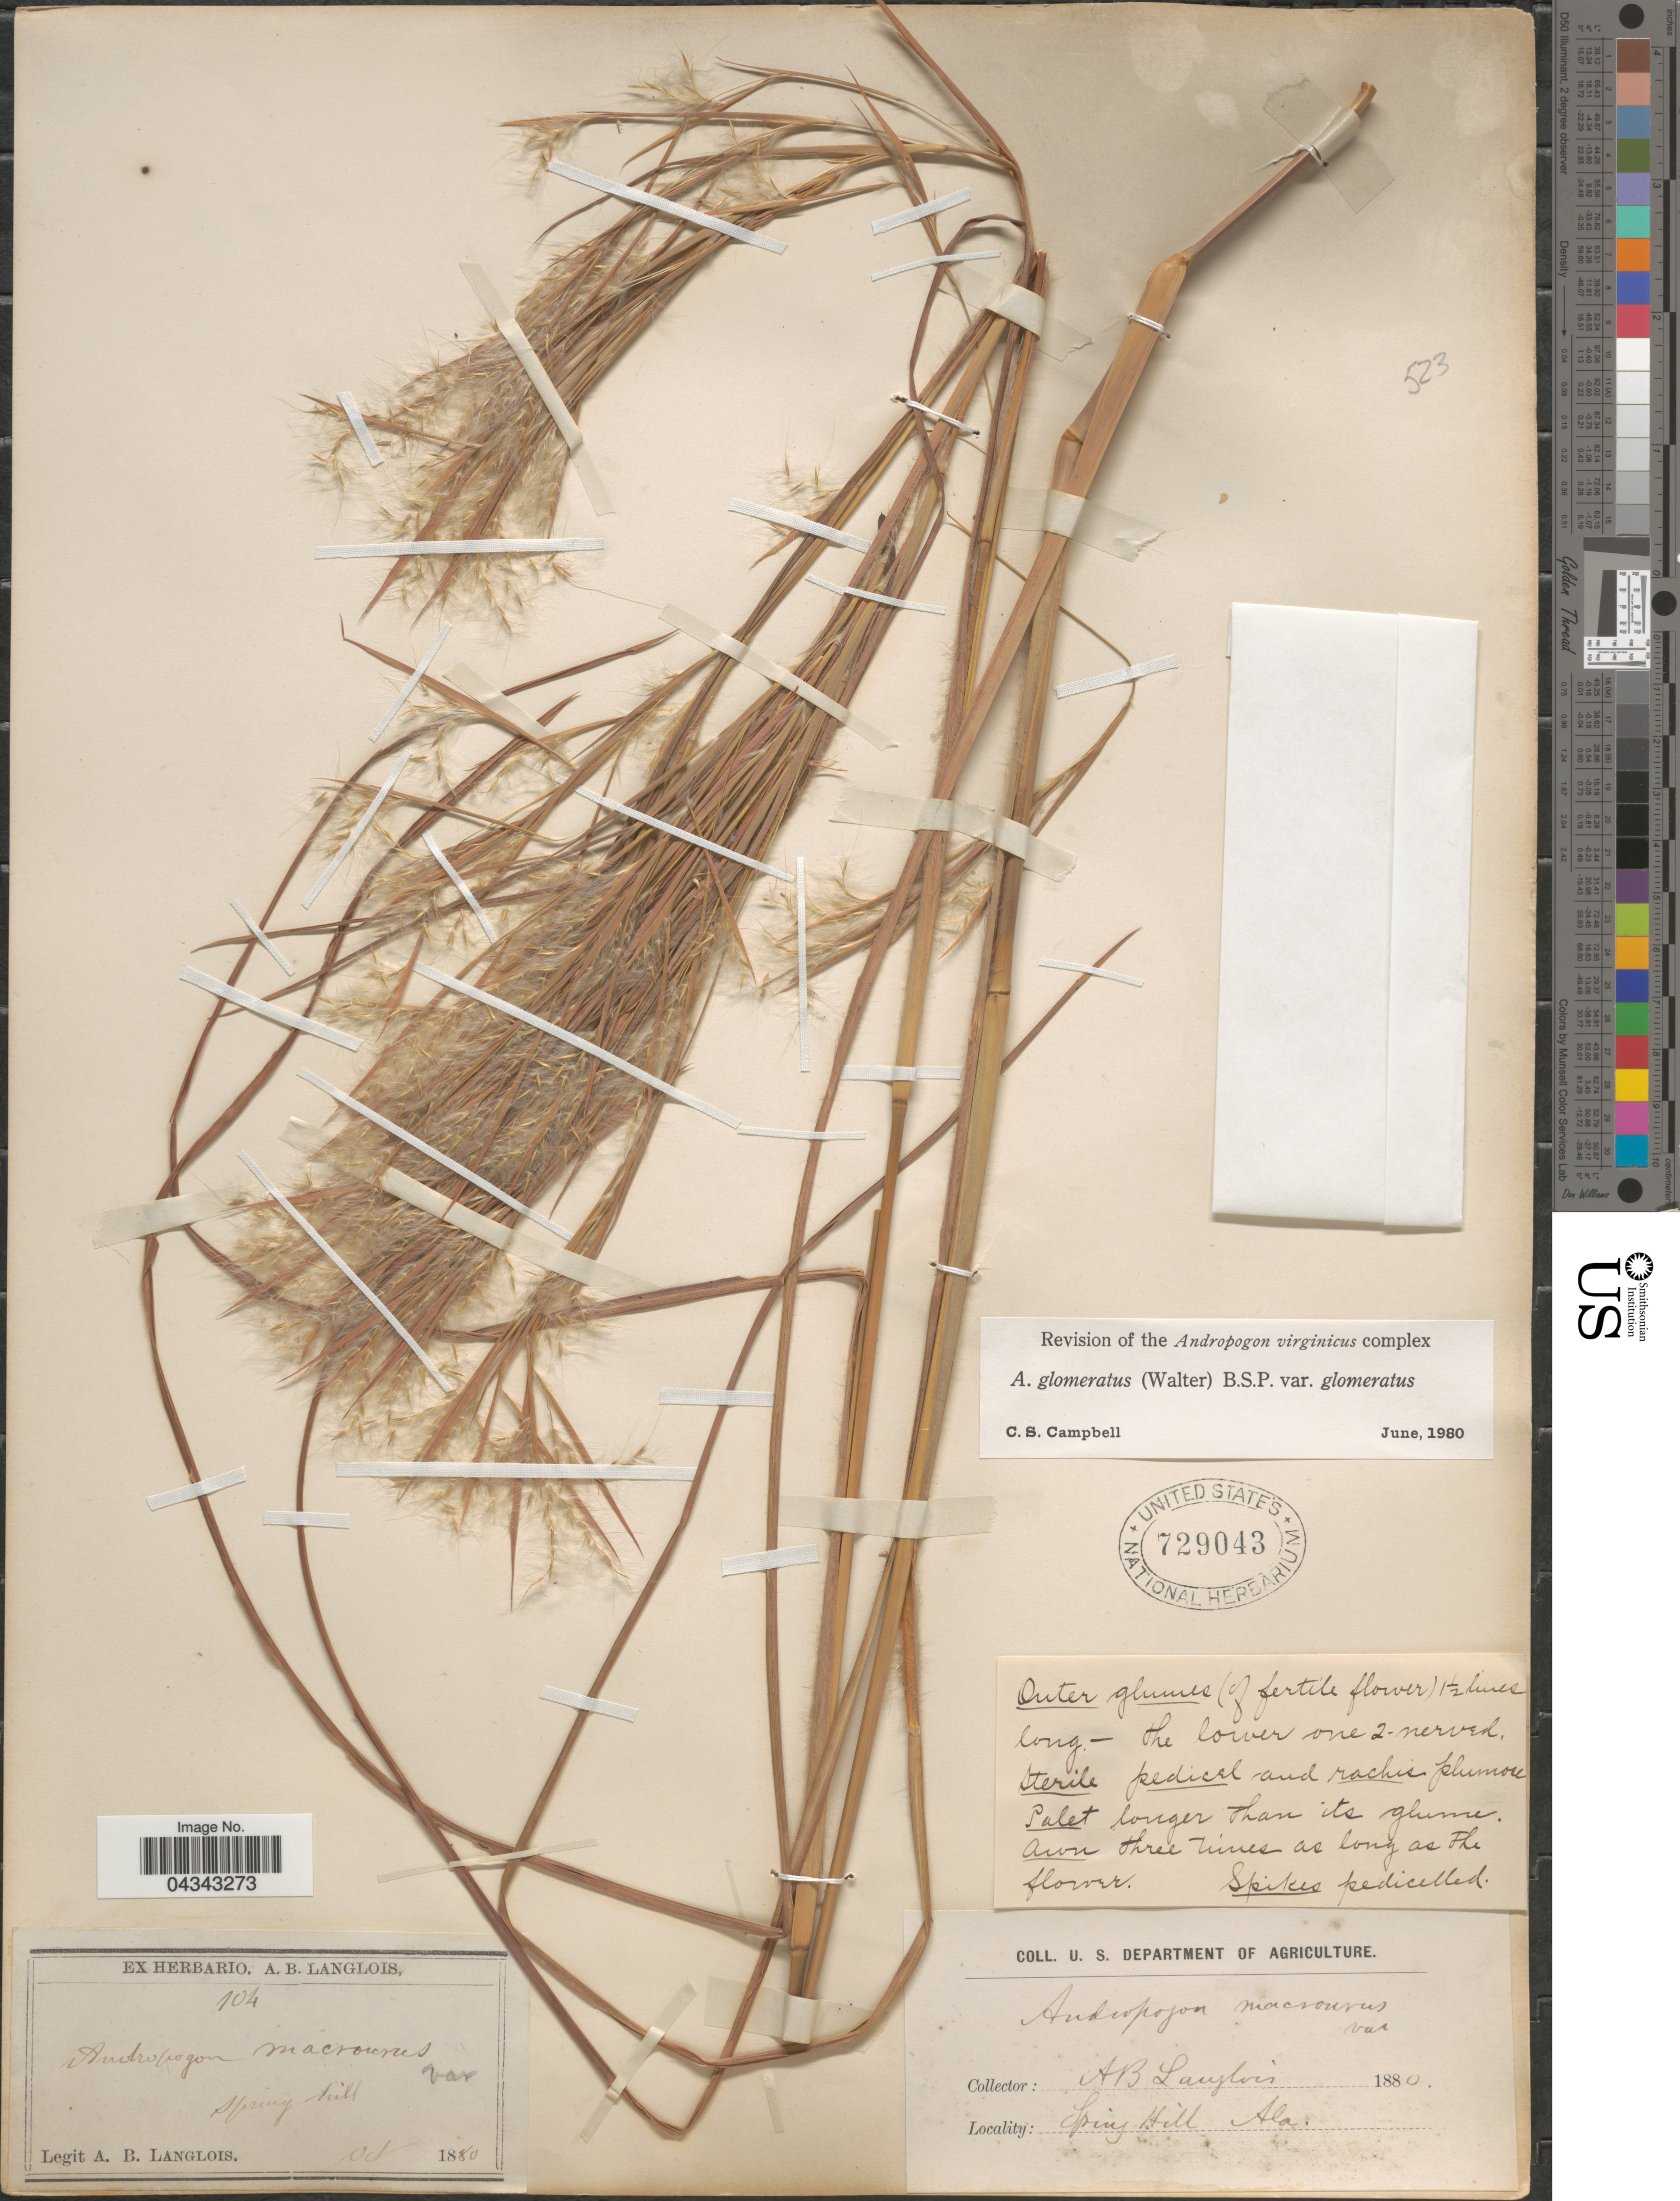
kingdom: Plantae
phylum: Tracheophyta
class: Liliopsida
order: Poales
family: Poaceae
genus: Andropogon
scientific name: Andropogon glomeratus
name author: (Walter) Britton, Stearns & Poggenb.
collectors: A. Langlois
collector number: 104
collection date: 1880-10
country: United States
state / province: Alabama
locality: Spring Hill.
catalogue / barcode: US 729043